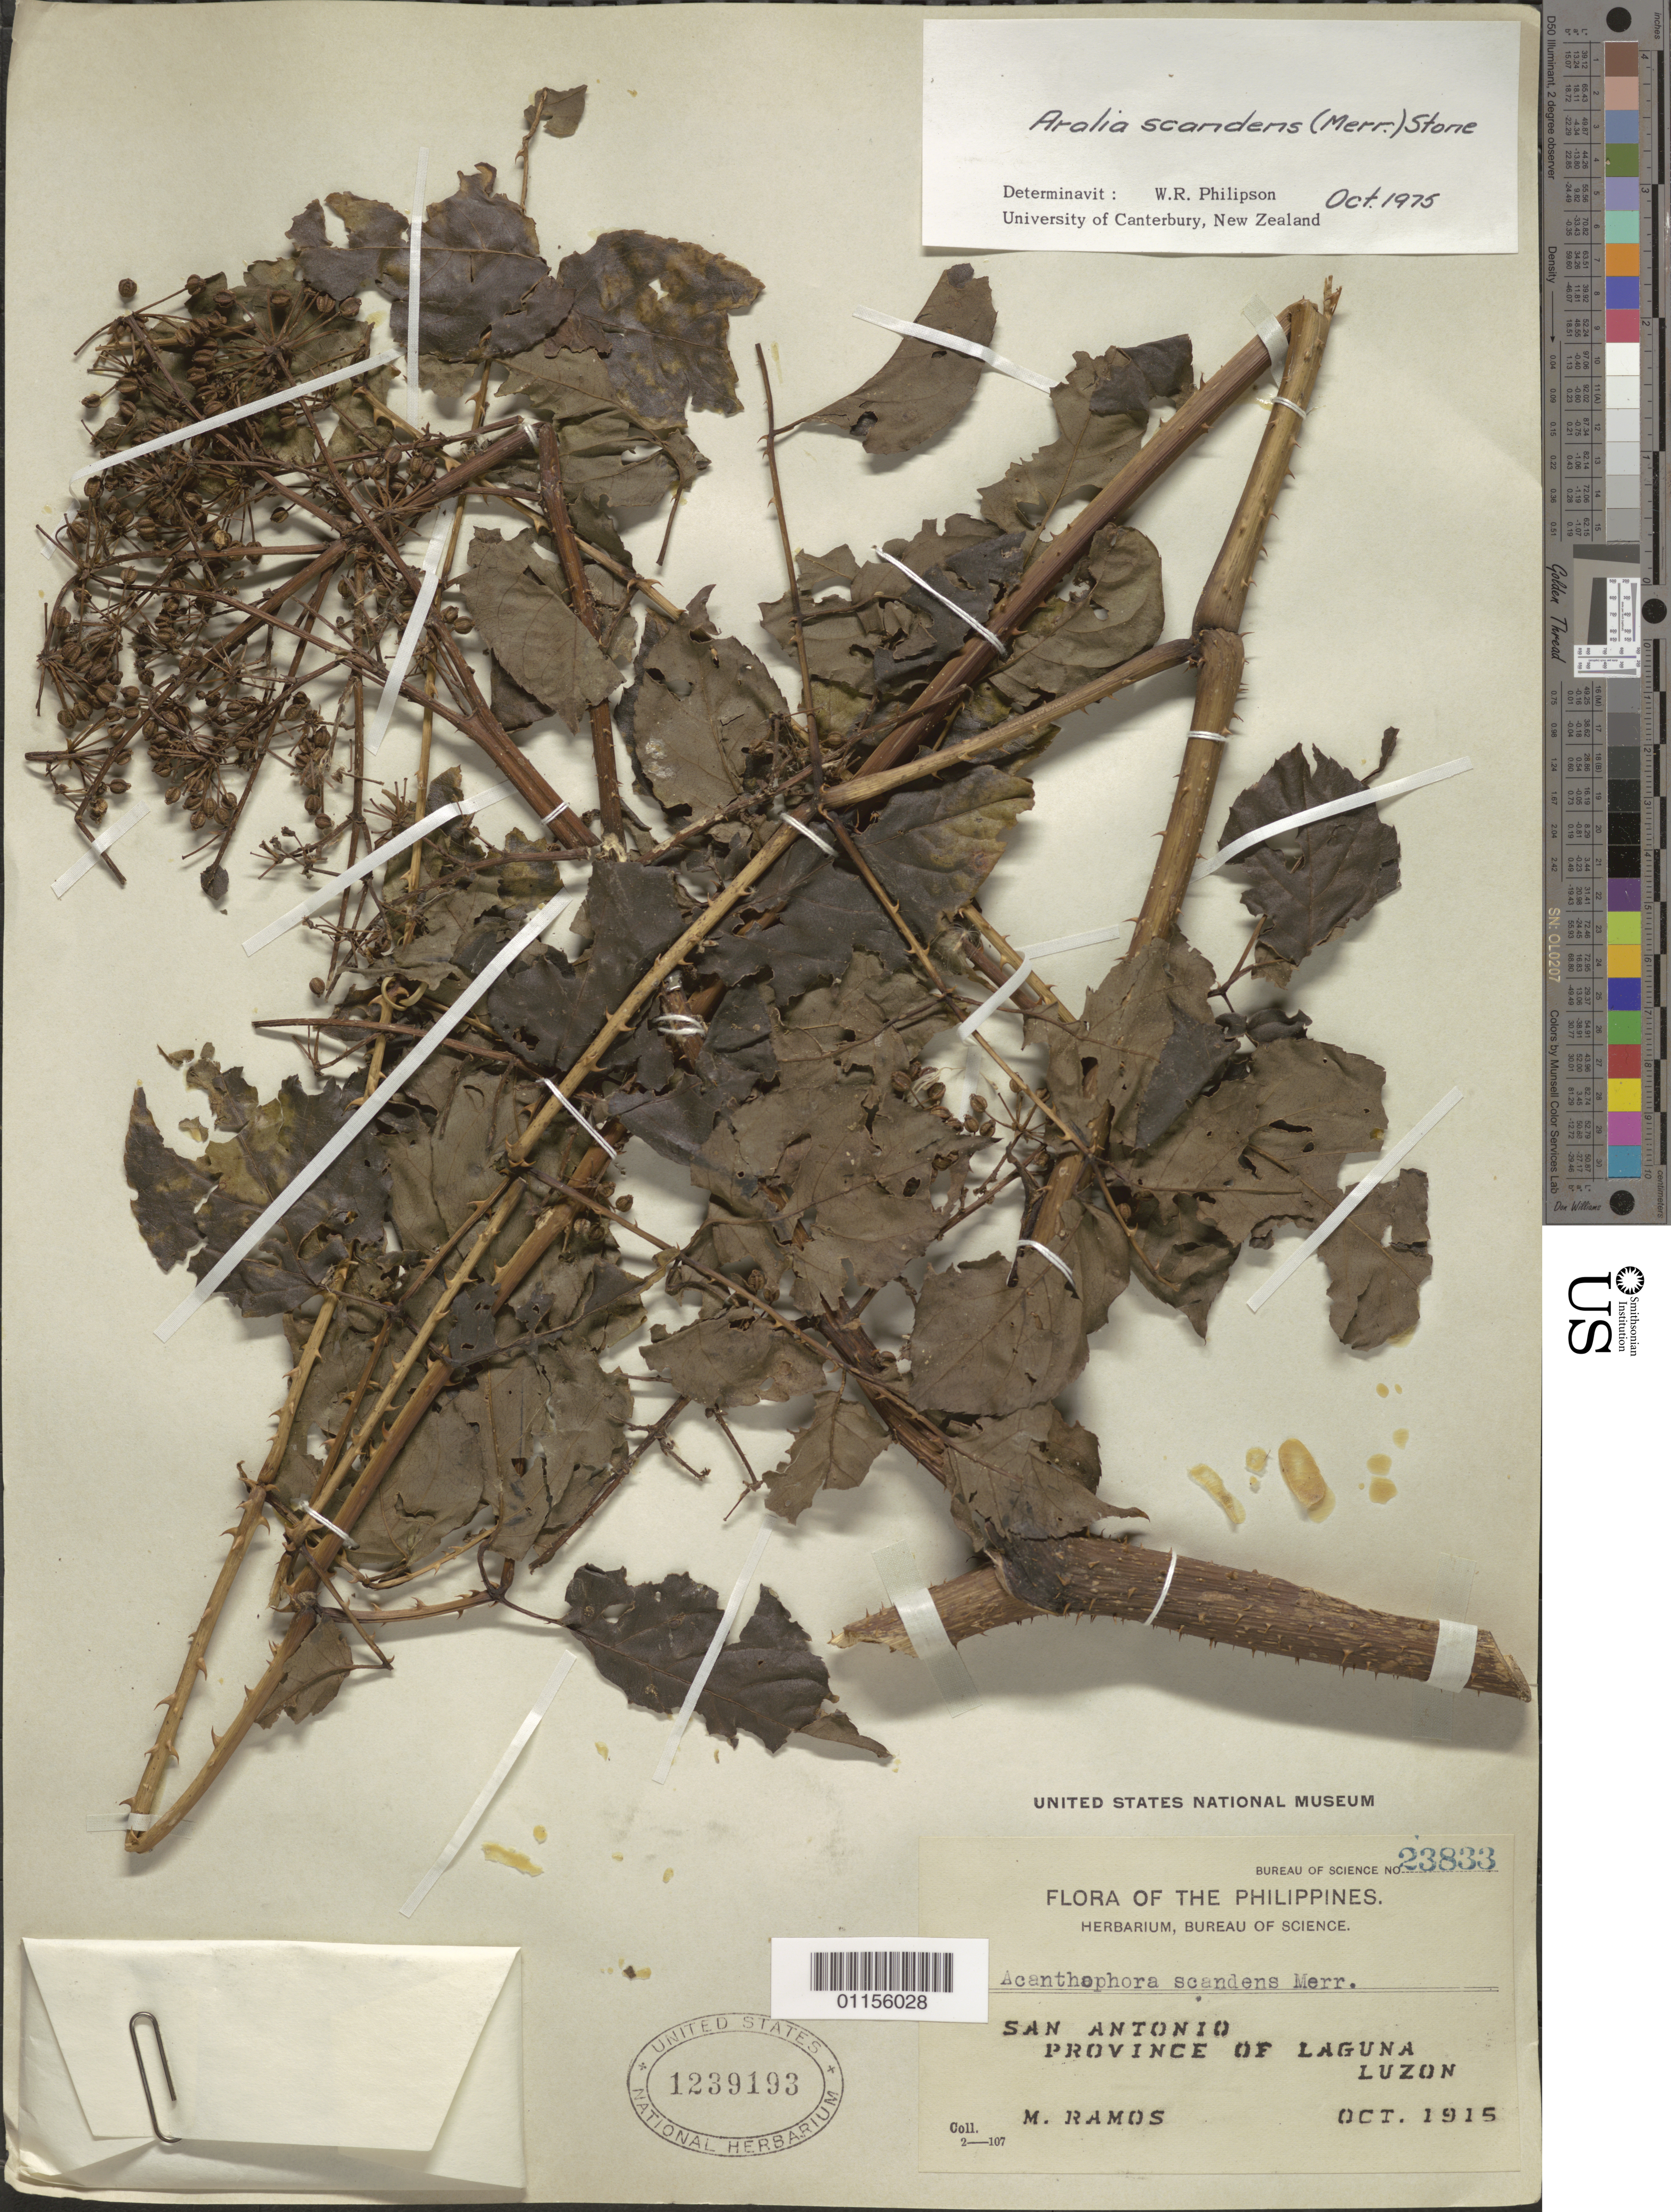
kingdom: Plantae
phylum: Tracheophyta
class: Magnoliopsida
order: Apiales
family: Araliaceae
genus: Aralia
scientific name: Aralia scandens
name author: (Merr.) Ha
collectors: M. Ramos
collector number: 23833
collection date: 1915-10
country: Philippines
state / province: Calabarzon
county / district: Laguna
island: Luzon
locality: San Antonio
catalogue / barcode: US 1239193